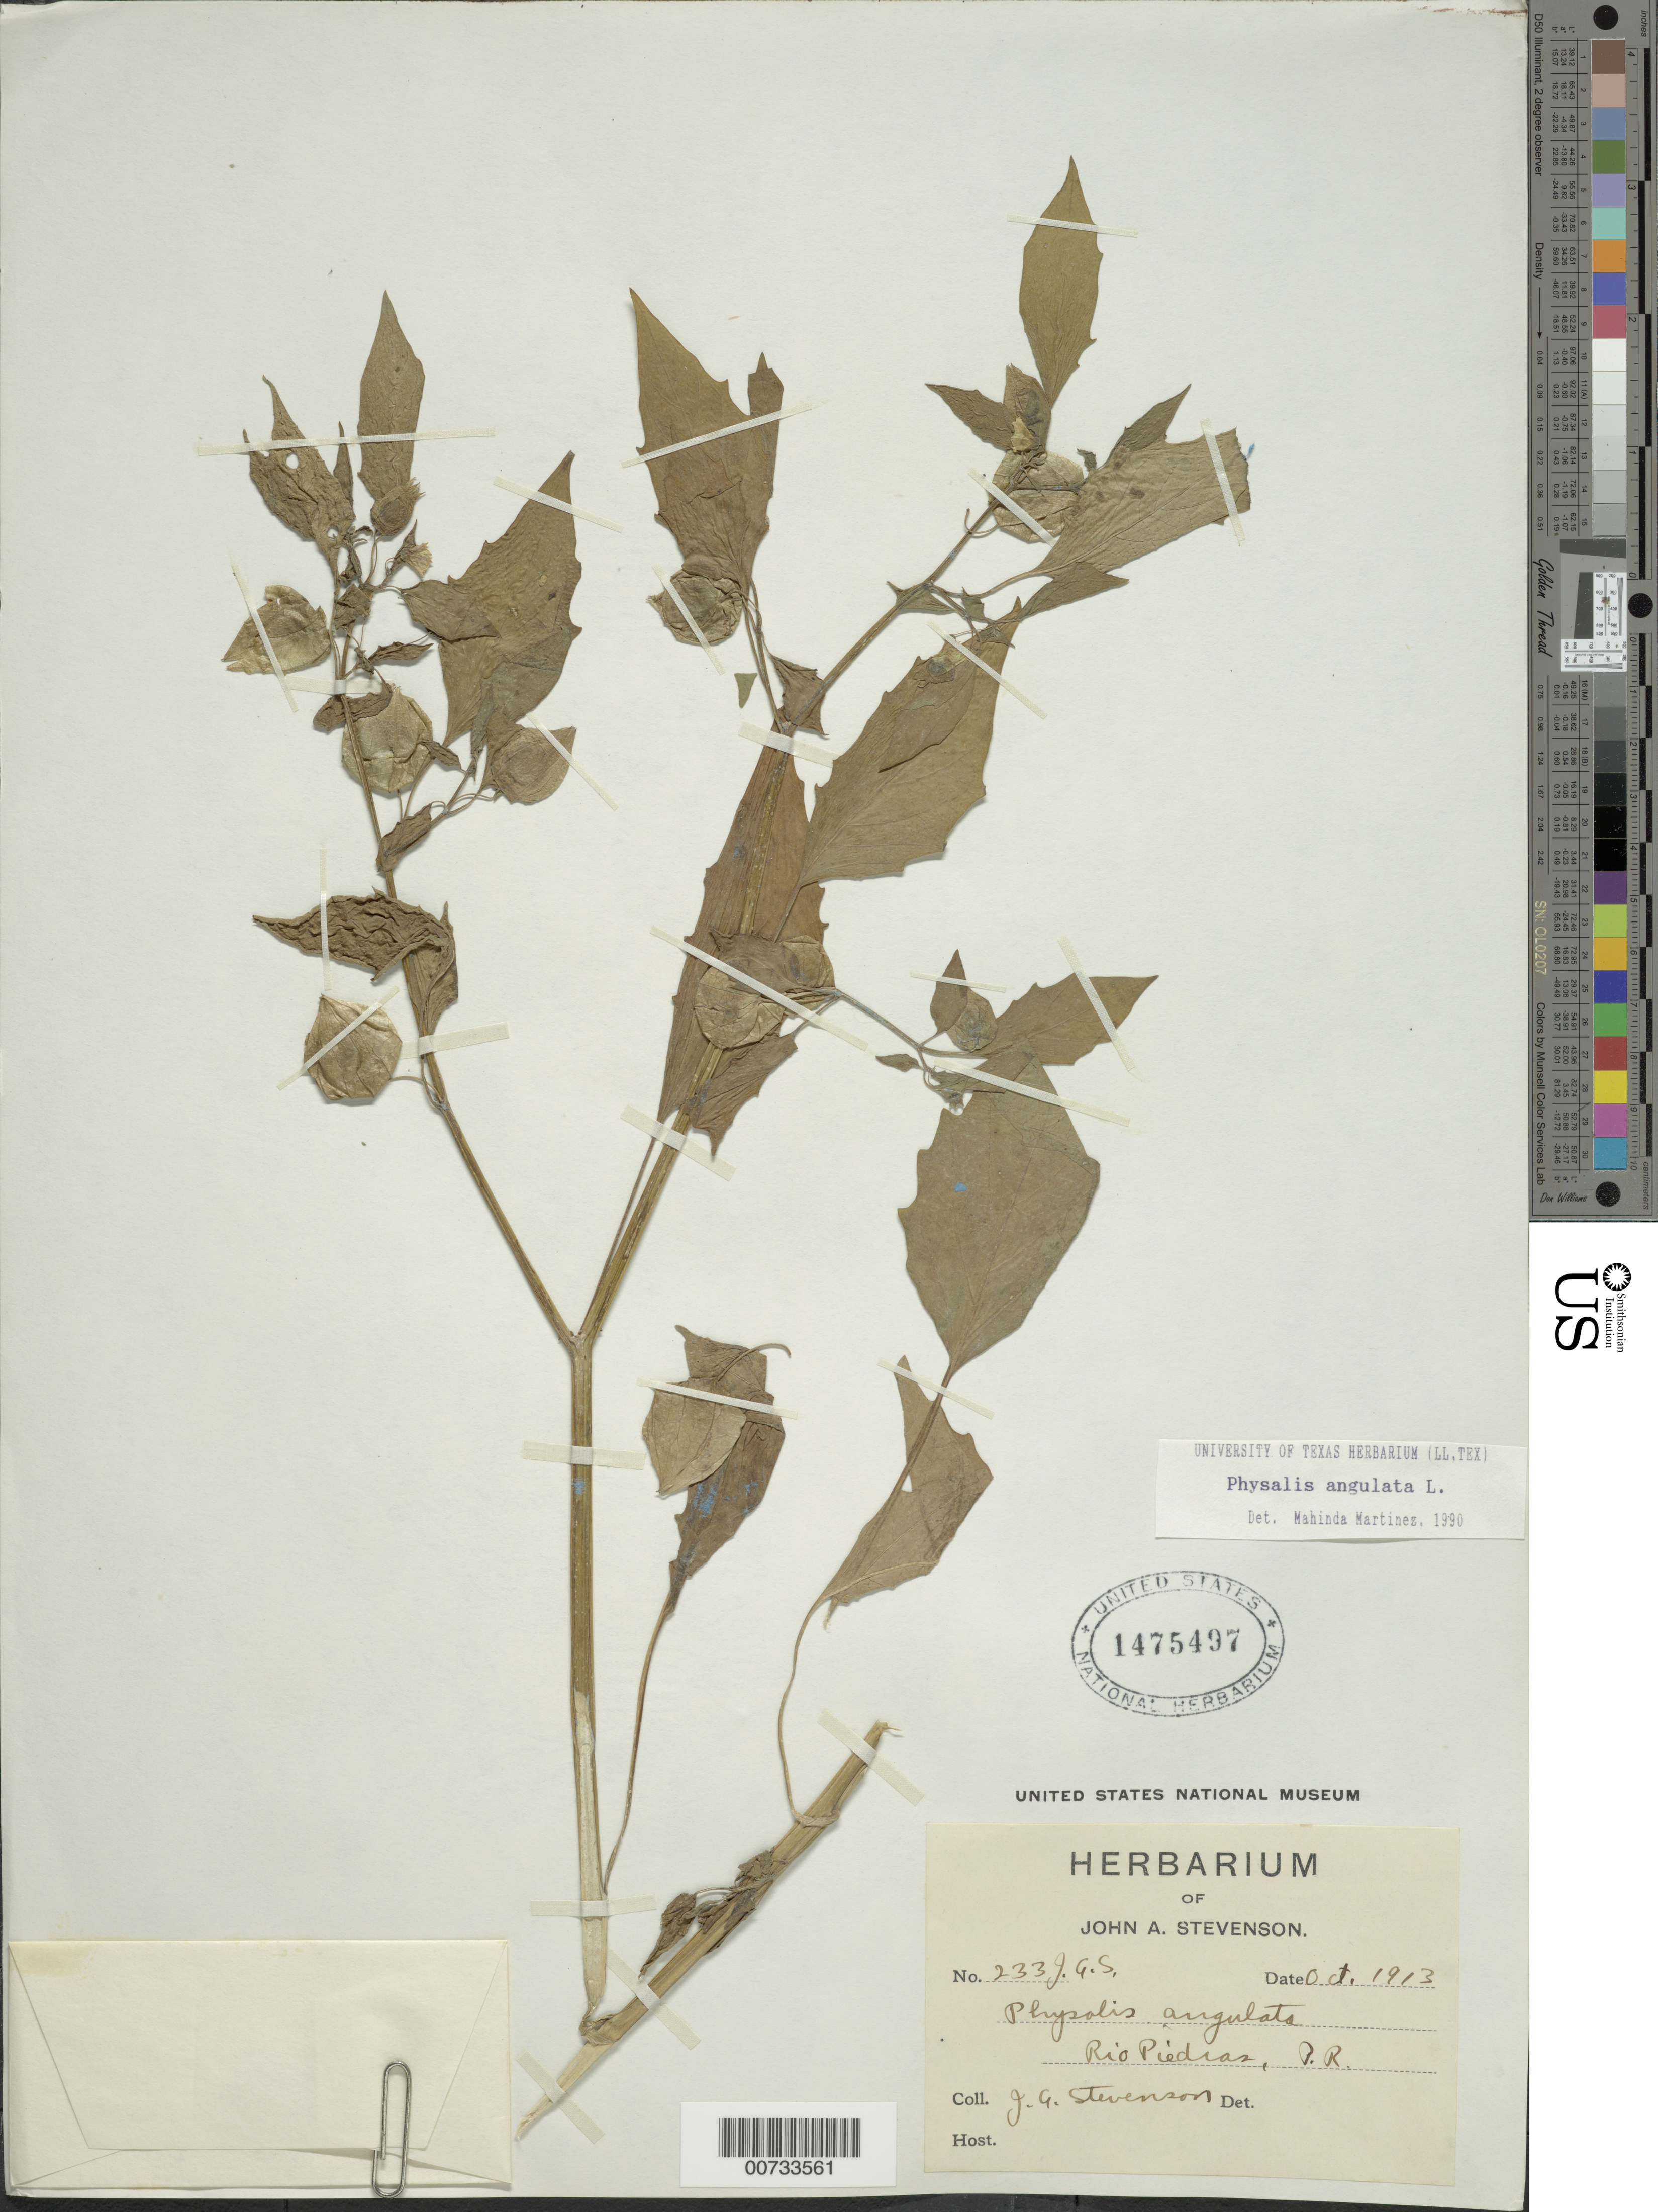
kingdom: Plantae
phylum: Tracheophyta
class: Magnoliopsida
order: Solanales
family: Solanaceae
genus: Physalis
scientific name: Physalis angulata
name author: L.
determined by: Martinez, M.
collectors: J. Stevenson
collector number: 233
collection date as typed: Oct 1913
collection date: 1913-10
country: Puerto Rico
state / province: San Juan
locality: Rio Piedras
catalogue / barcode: US 1475497